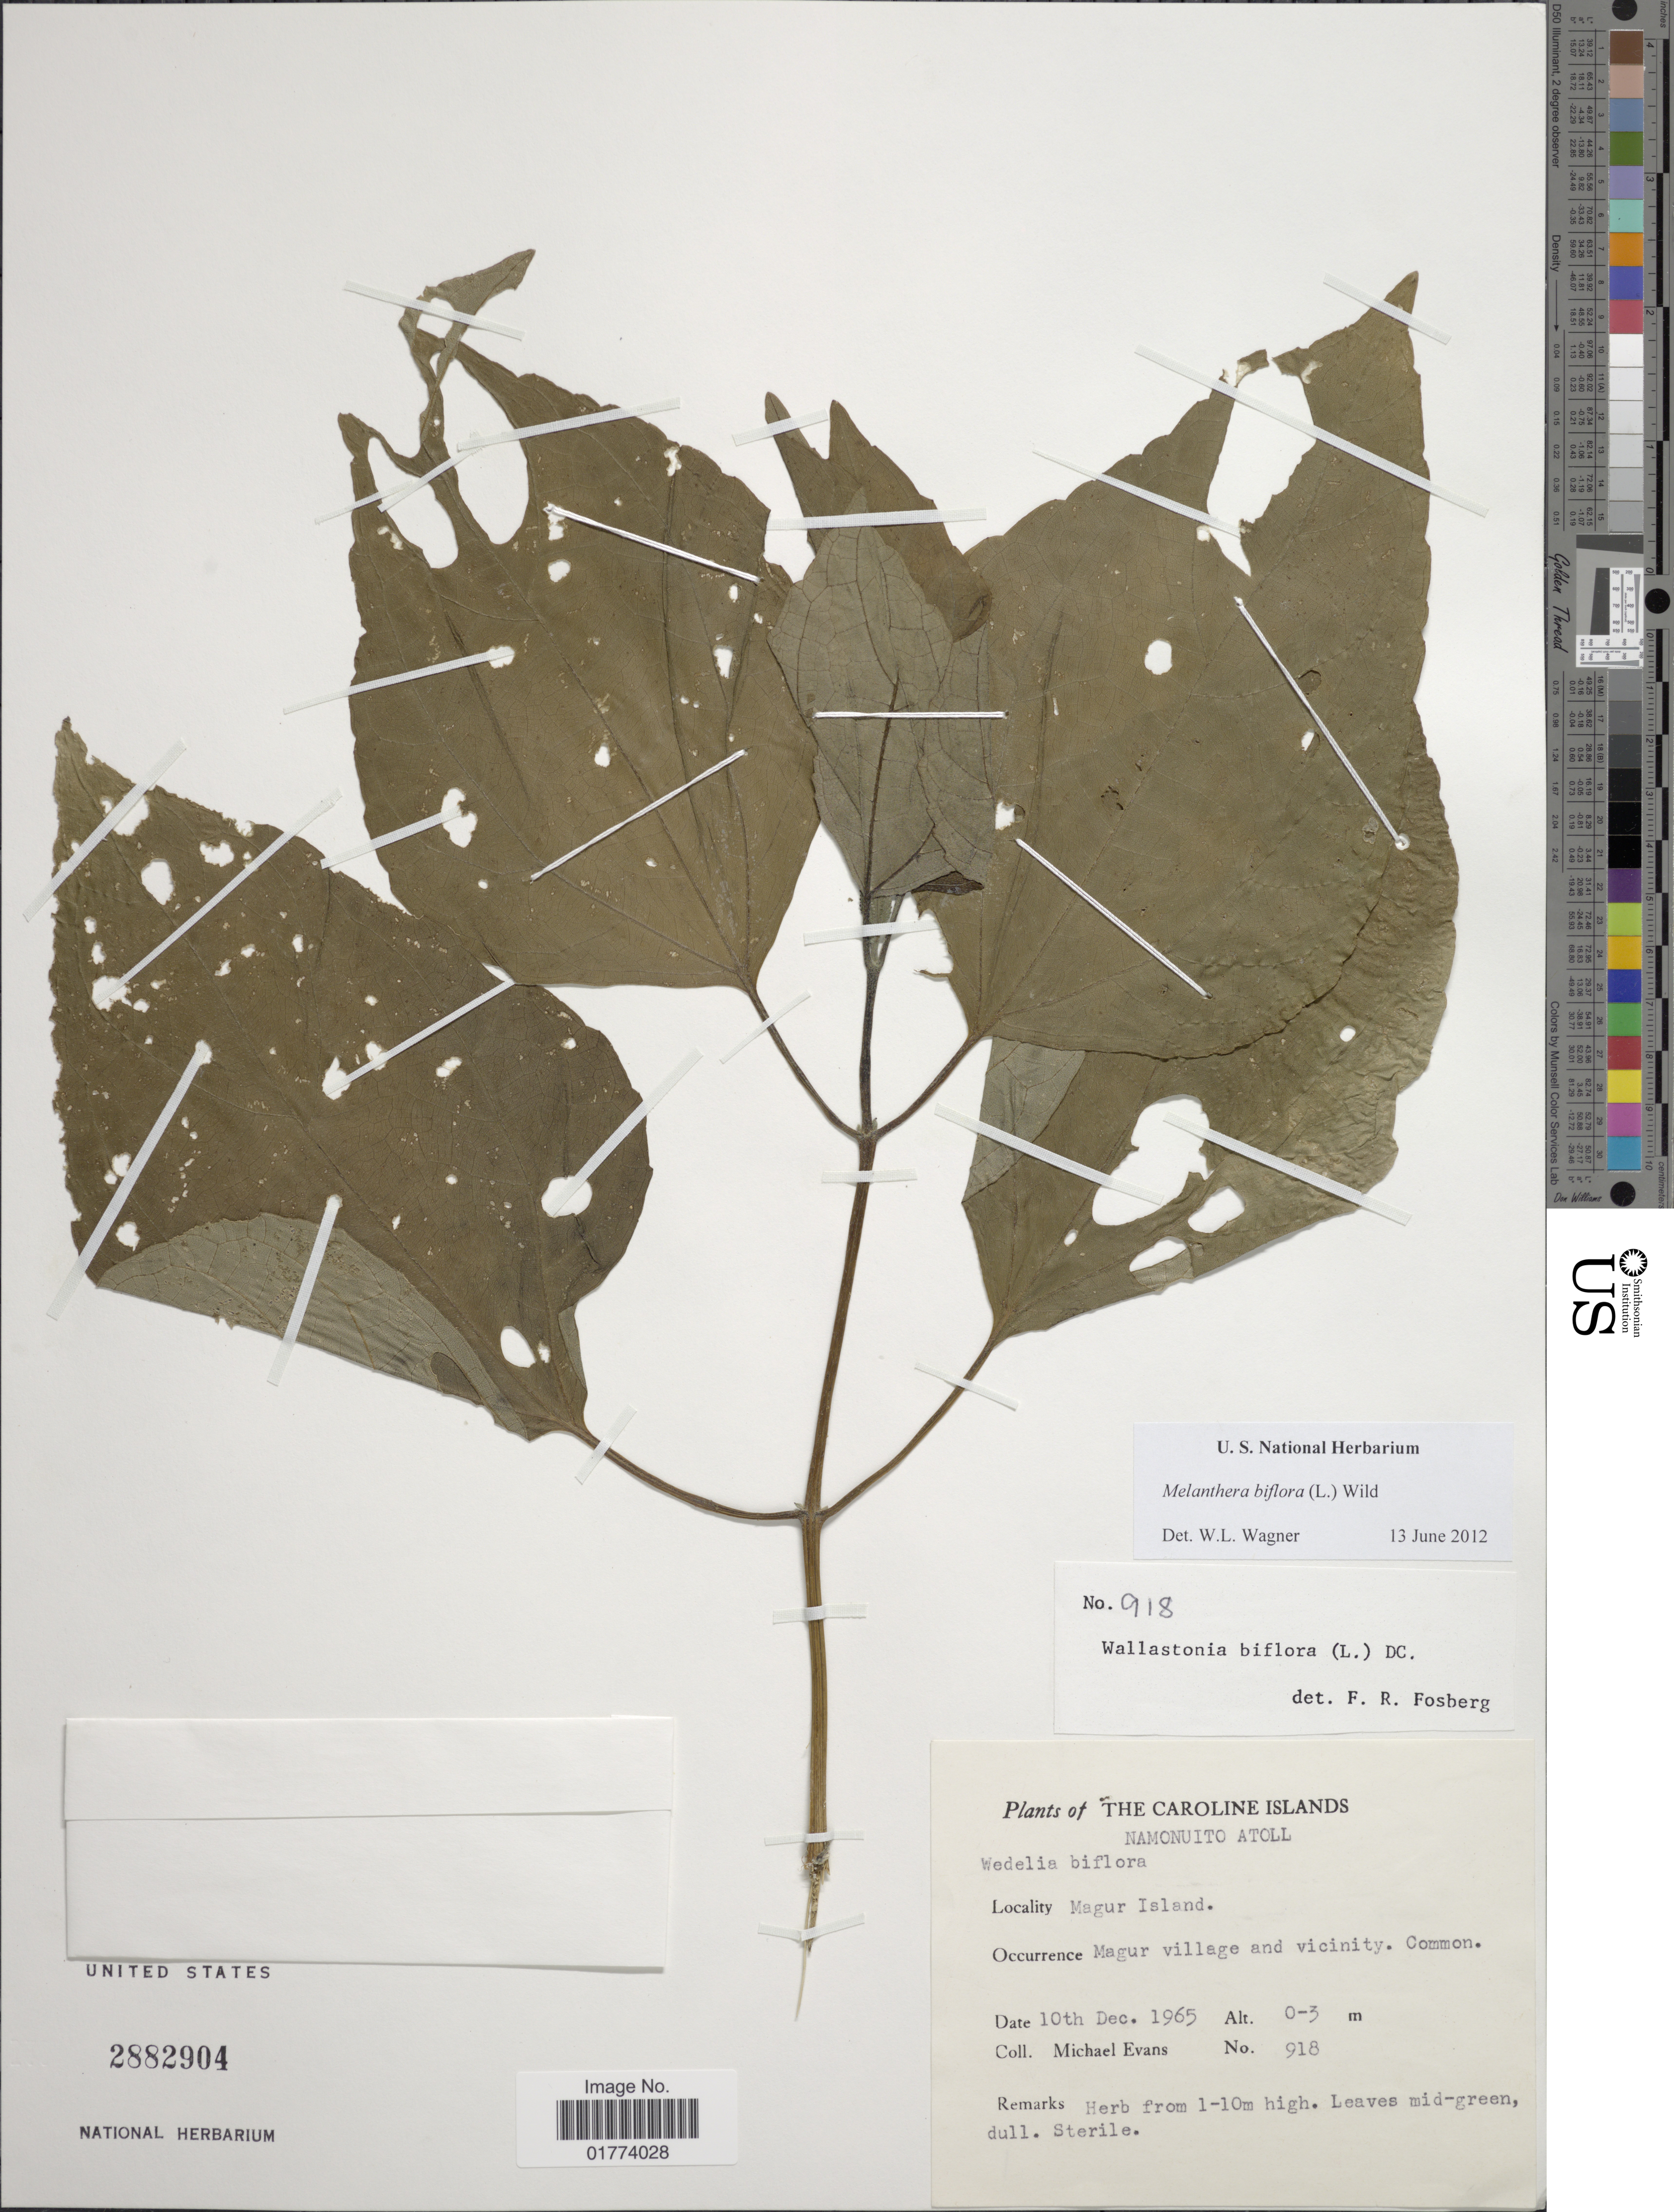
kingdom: Plantae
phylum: Tracheophyta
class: Magnoliopsida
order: Asterales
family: Asteraceae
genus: Wollastonia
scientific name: Wollastonia biflora var. biflora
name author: (L.) DC.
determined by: Wagner, W. L., (BOT), Smithsonian Institution - National Museum of Natural History (UNITED STATES)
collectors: M. Evans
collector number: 918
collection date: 1965-12-10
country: Micronesia, Federated States of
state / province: Truk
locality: Caroline Islands, Namonuito Atoll, Magur Island. Magur village and vicinity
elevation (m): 0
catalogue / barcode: US 2882904